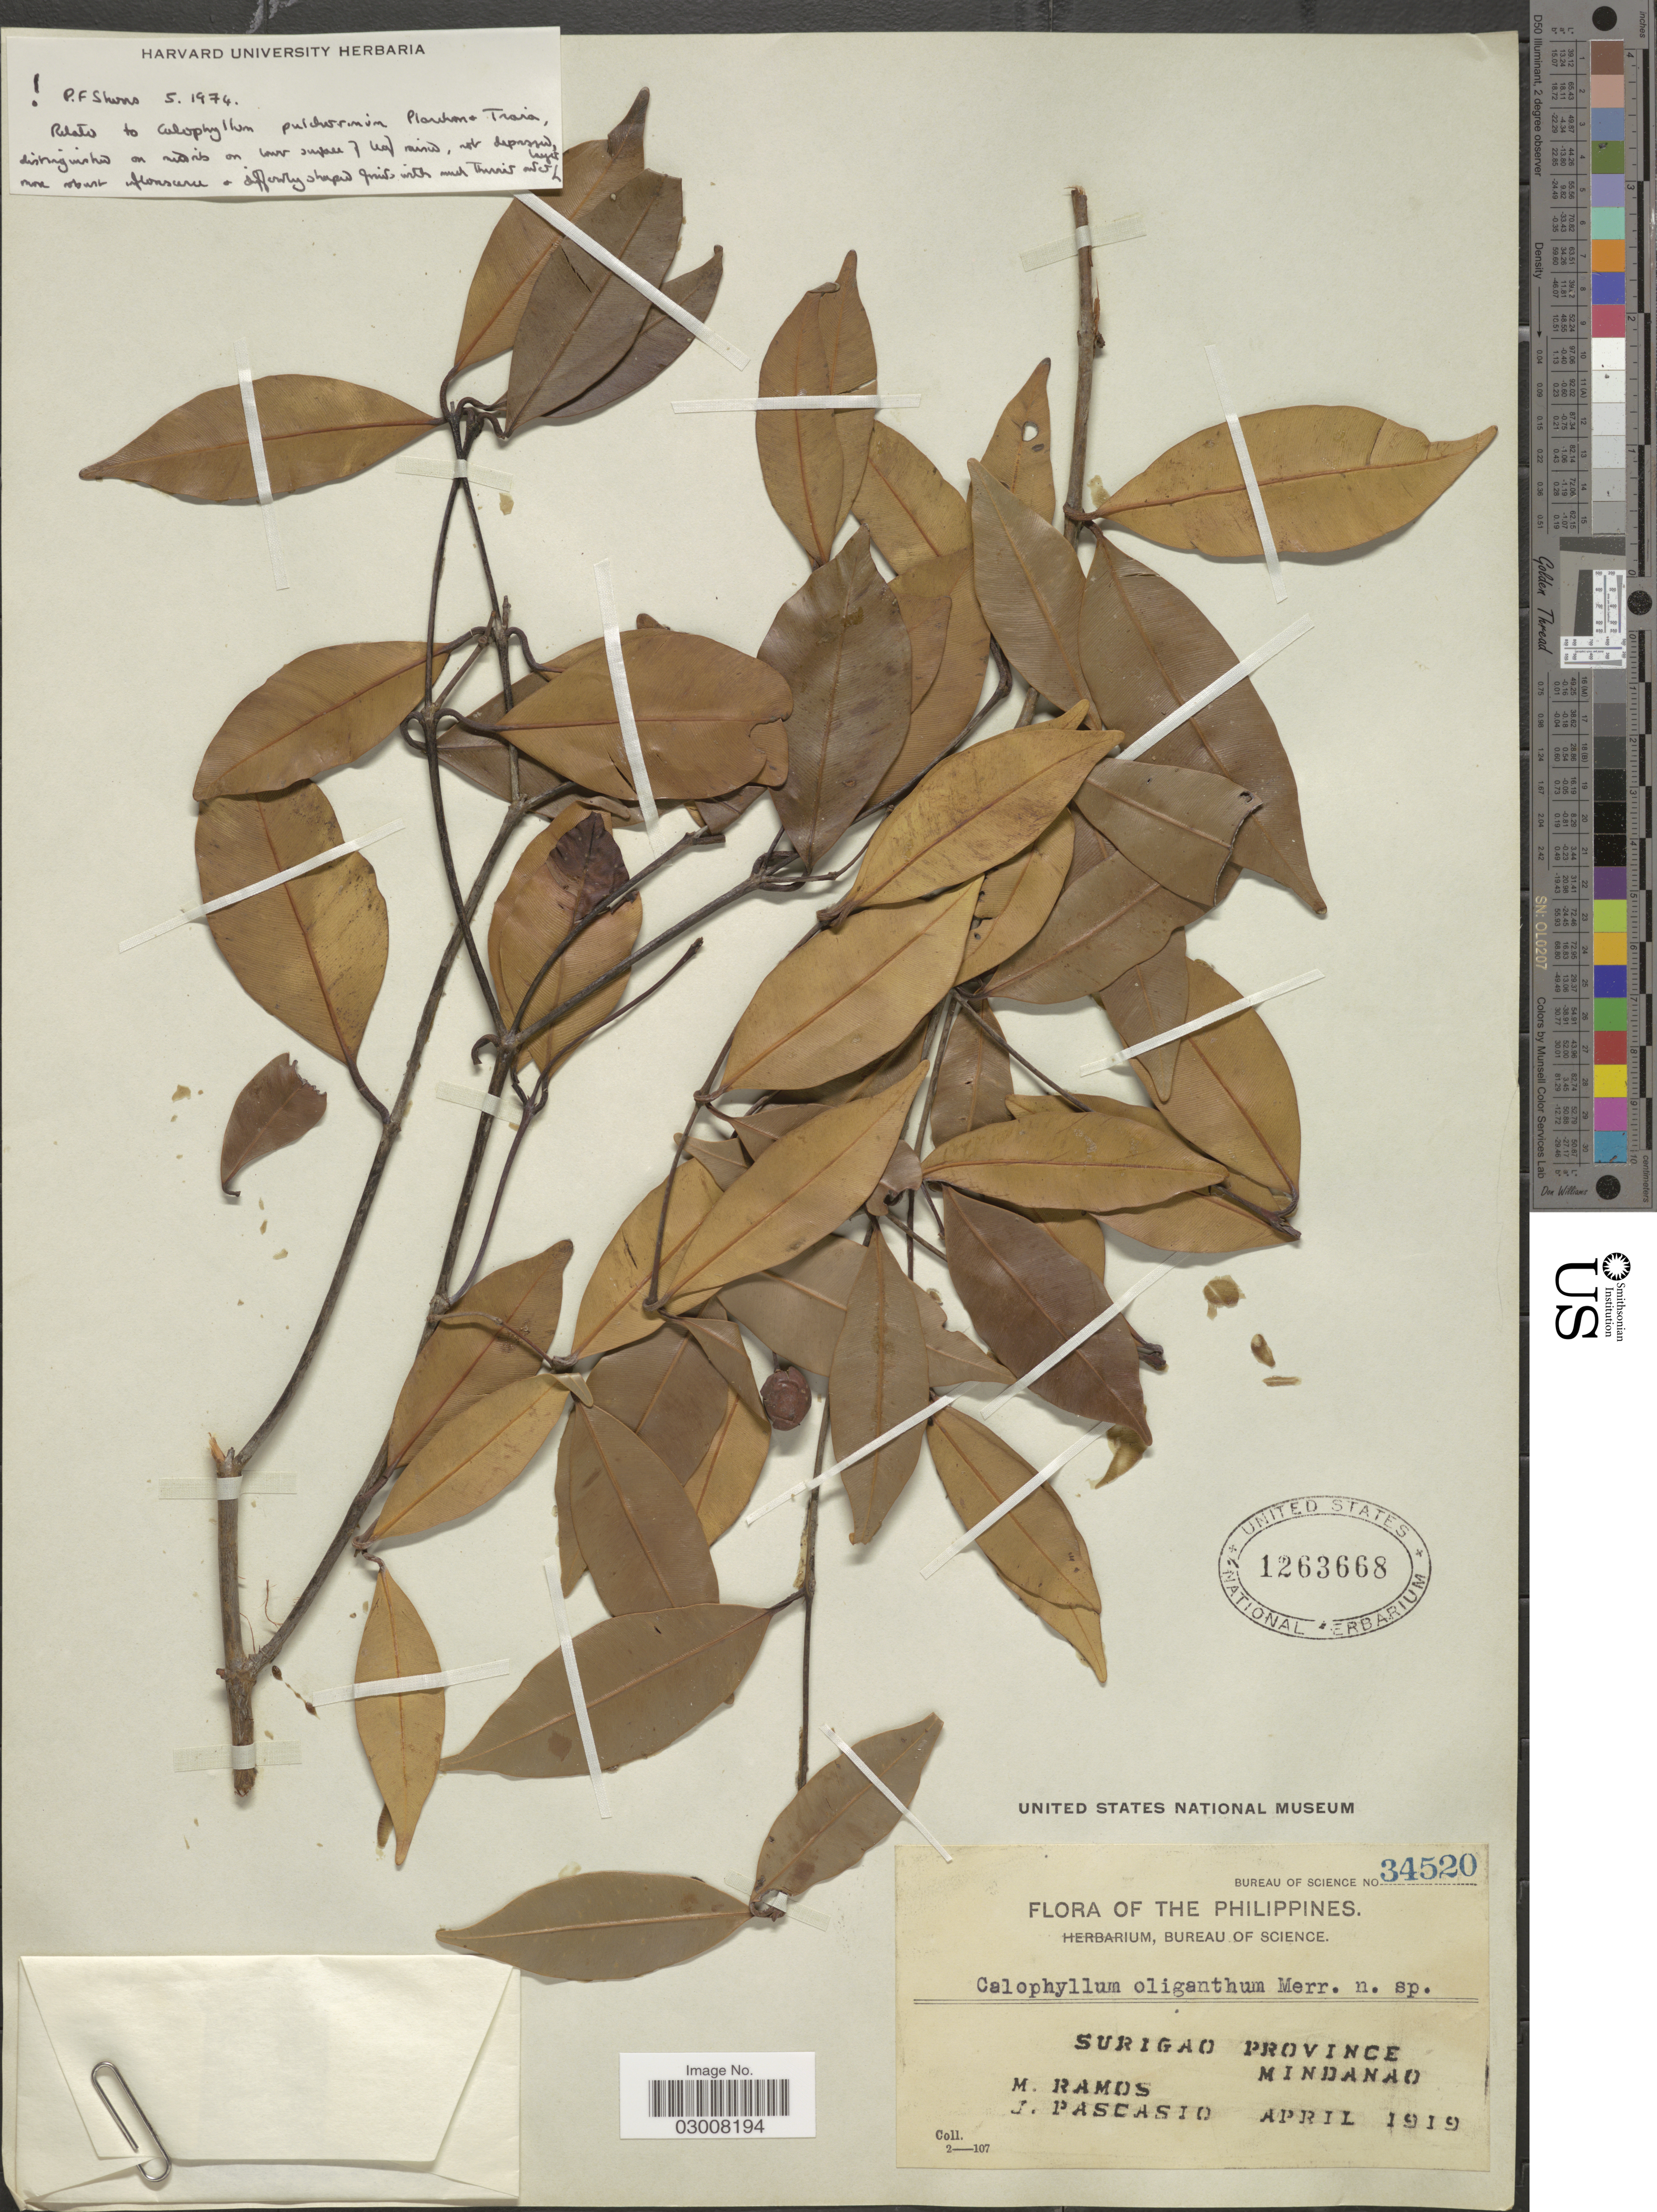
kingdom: Plantae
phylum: Tracheophyta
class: Magnoliopsida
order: Malpighiales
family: Calophyllaceae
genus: Calophyllum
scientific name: Calophyllum oliganthum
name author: Merr.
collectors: M. Ramos & J. Pascasio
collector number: Bureau of Science 34520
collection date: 1919-04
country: Philippines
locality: Surigao Province, Mindanao.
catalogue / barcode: US 1263668